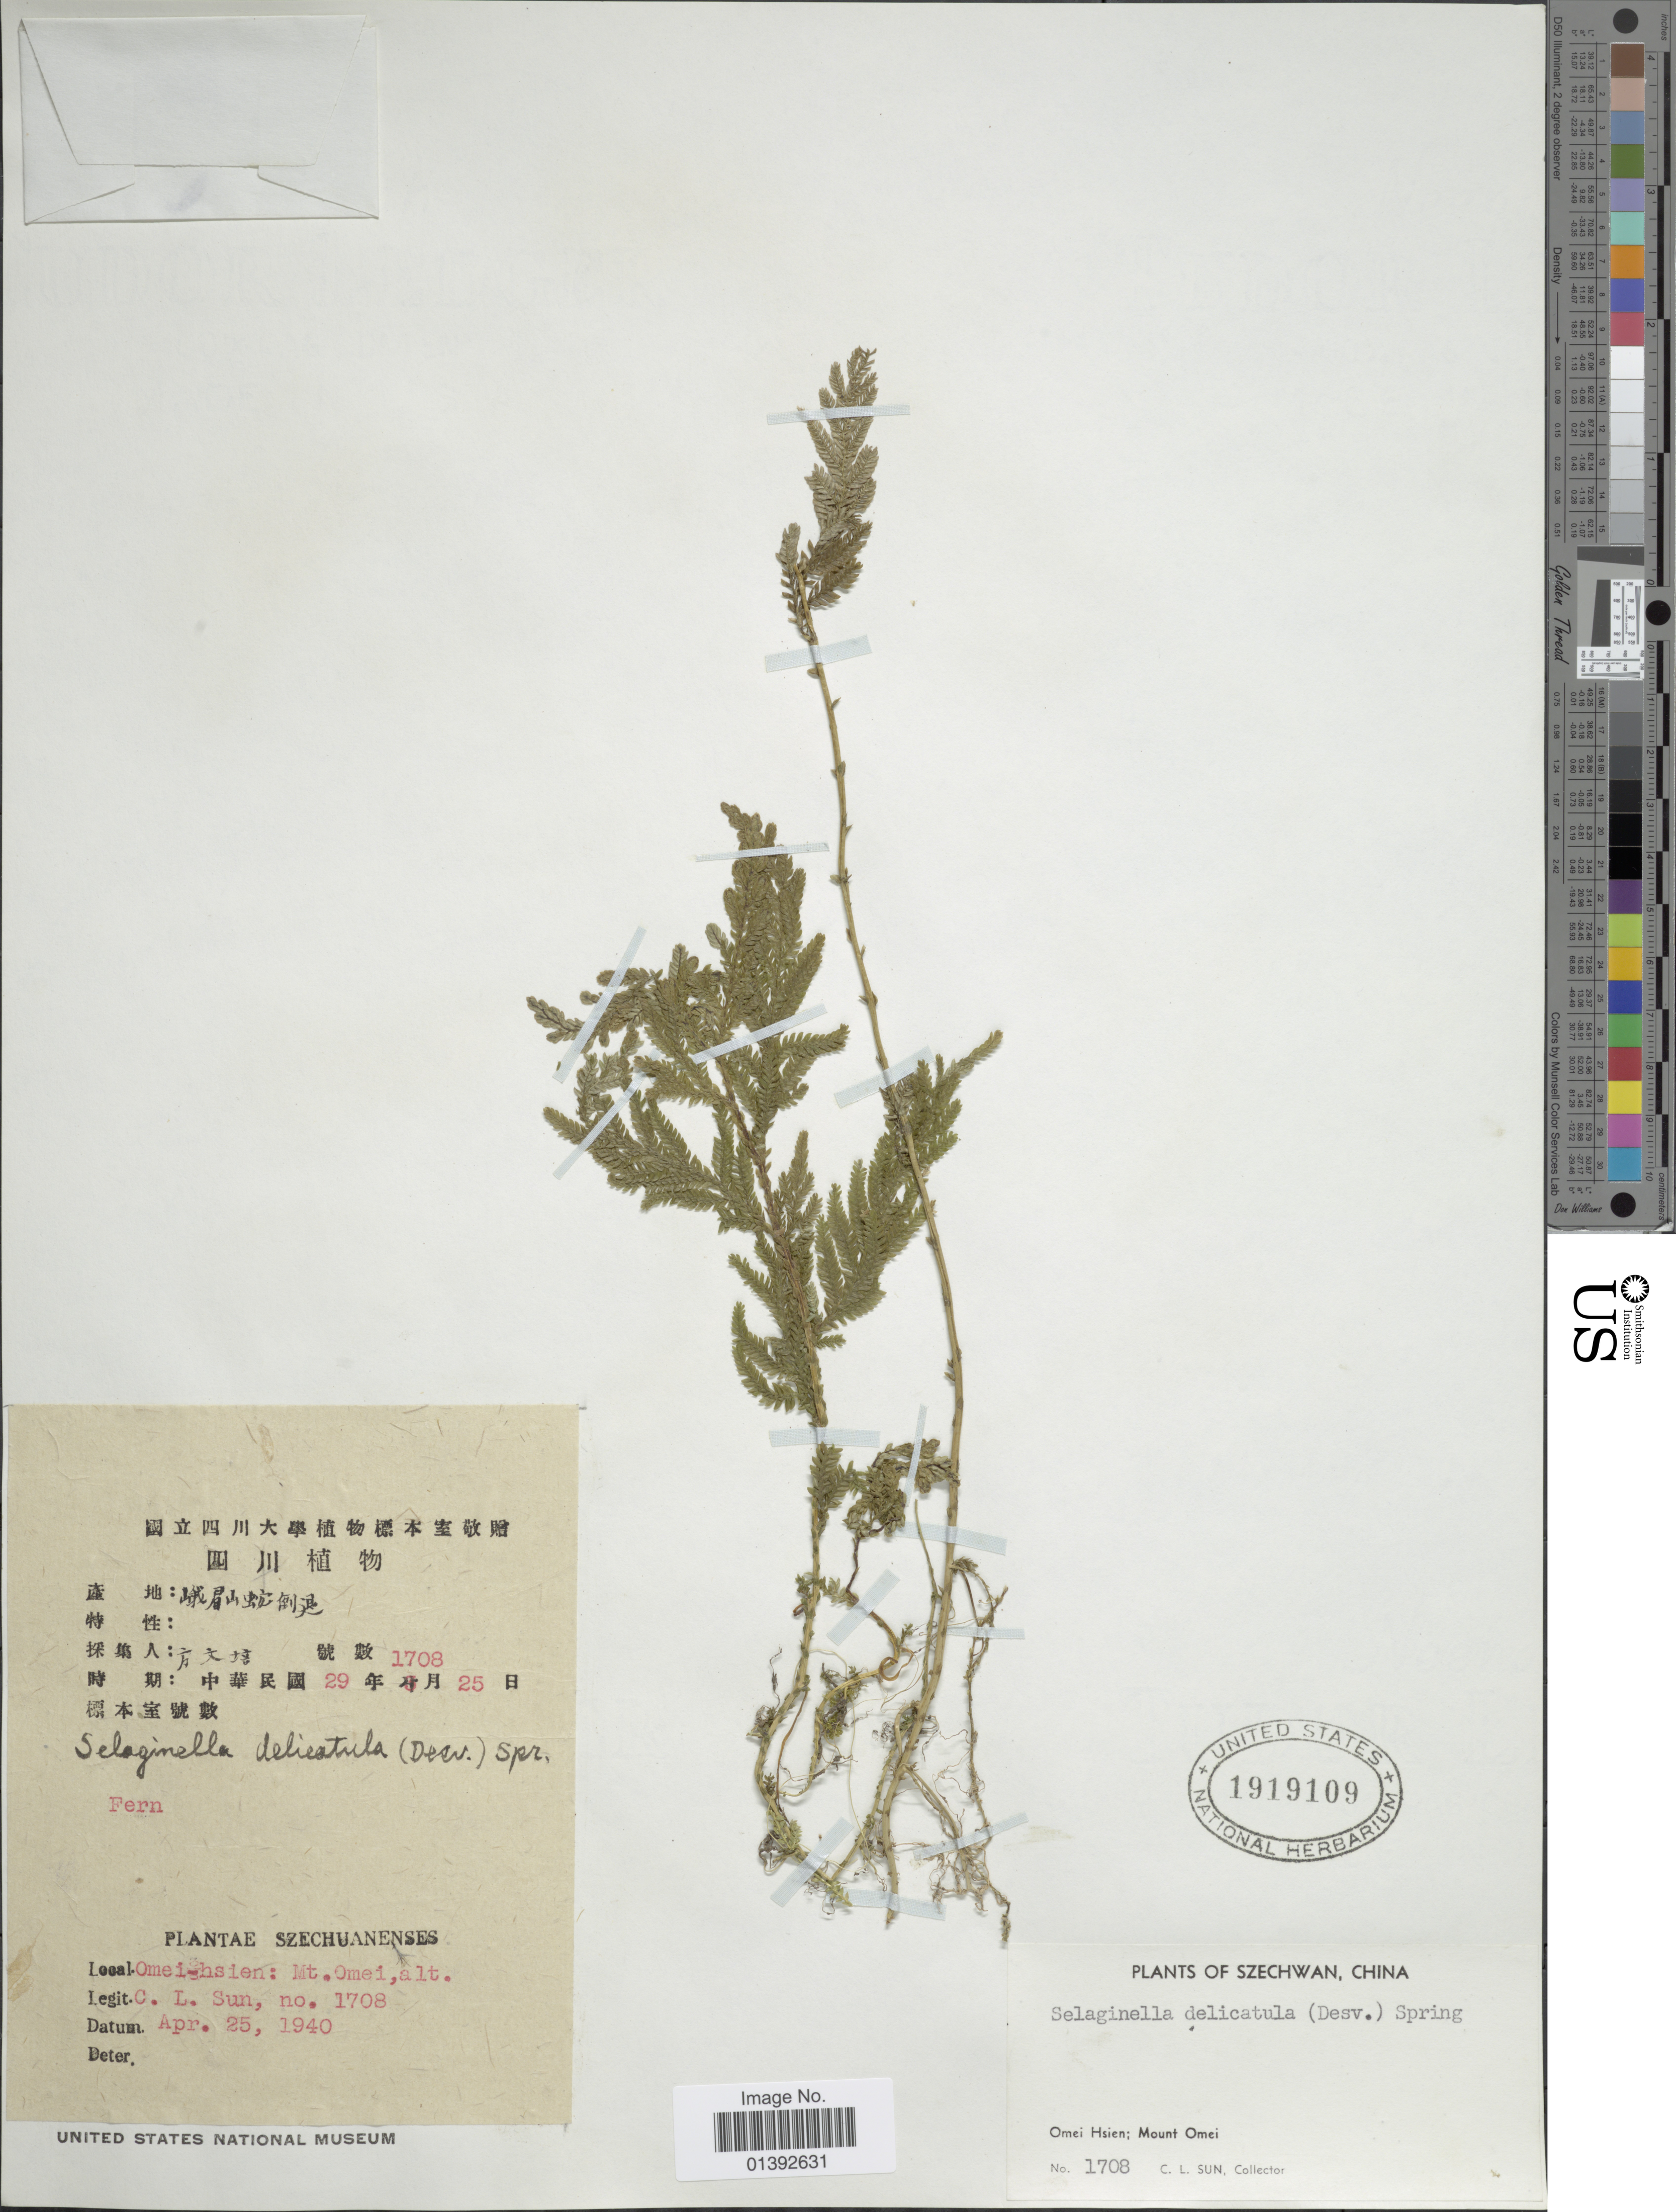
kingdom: Plantae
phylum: Tracheophyta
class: Lycopodiopsida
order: Selaginellales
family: Selaginellaceae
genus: Selaginella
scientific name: Selaginella delicatula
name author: (Desv.) Alston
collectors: C. Sun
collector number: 1708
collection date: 1940-04-25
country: China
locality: Szechwan, Omei Hsien; Mount Omei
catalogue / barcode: US 1919109